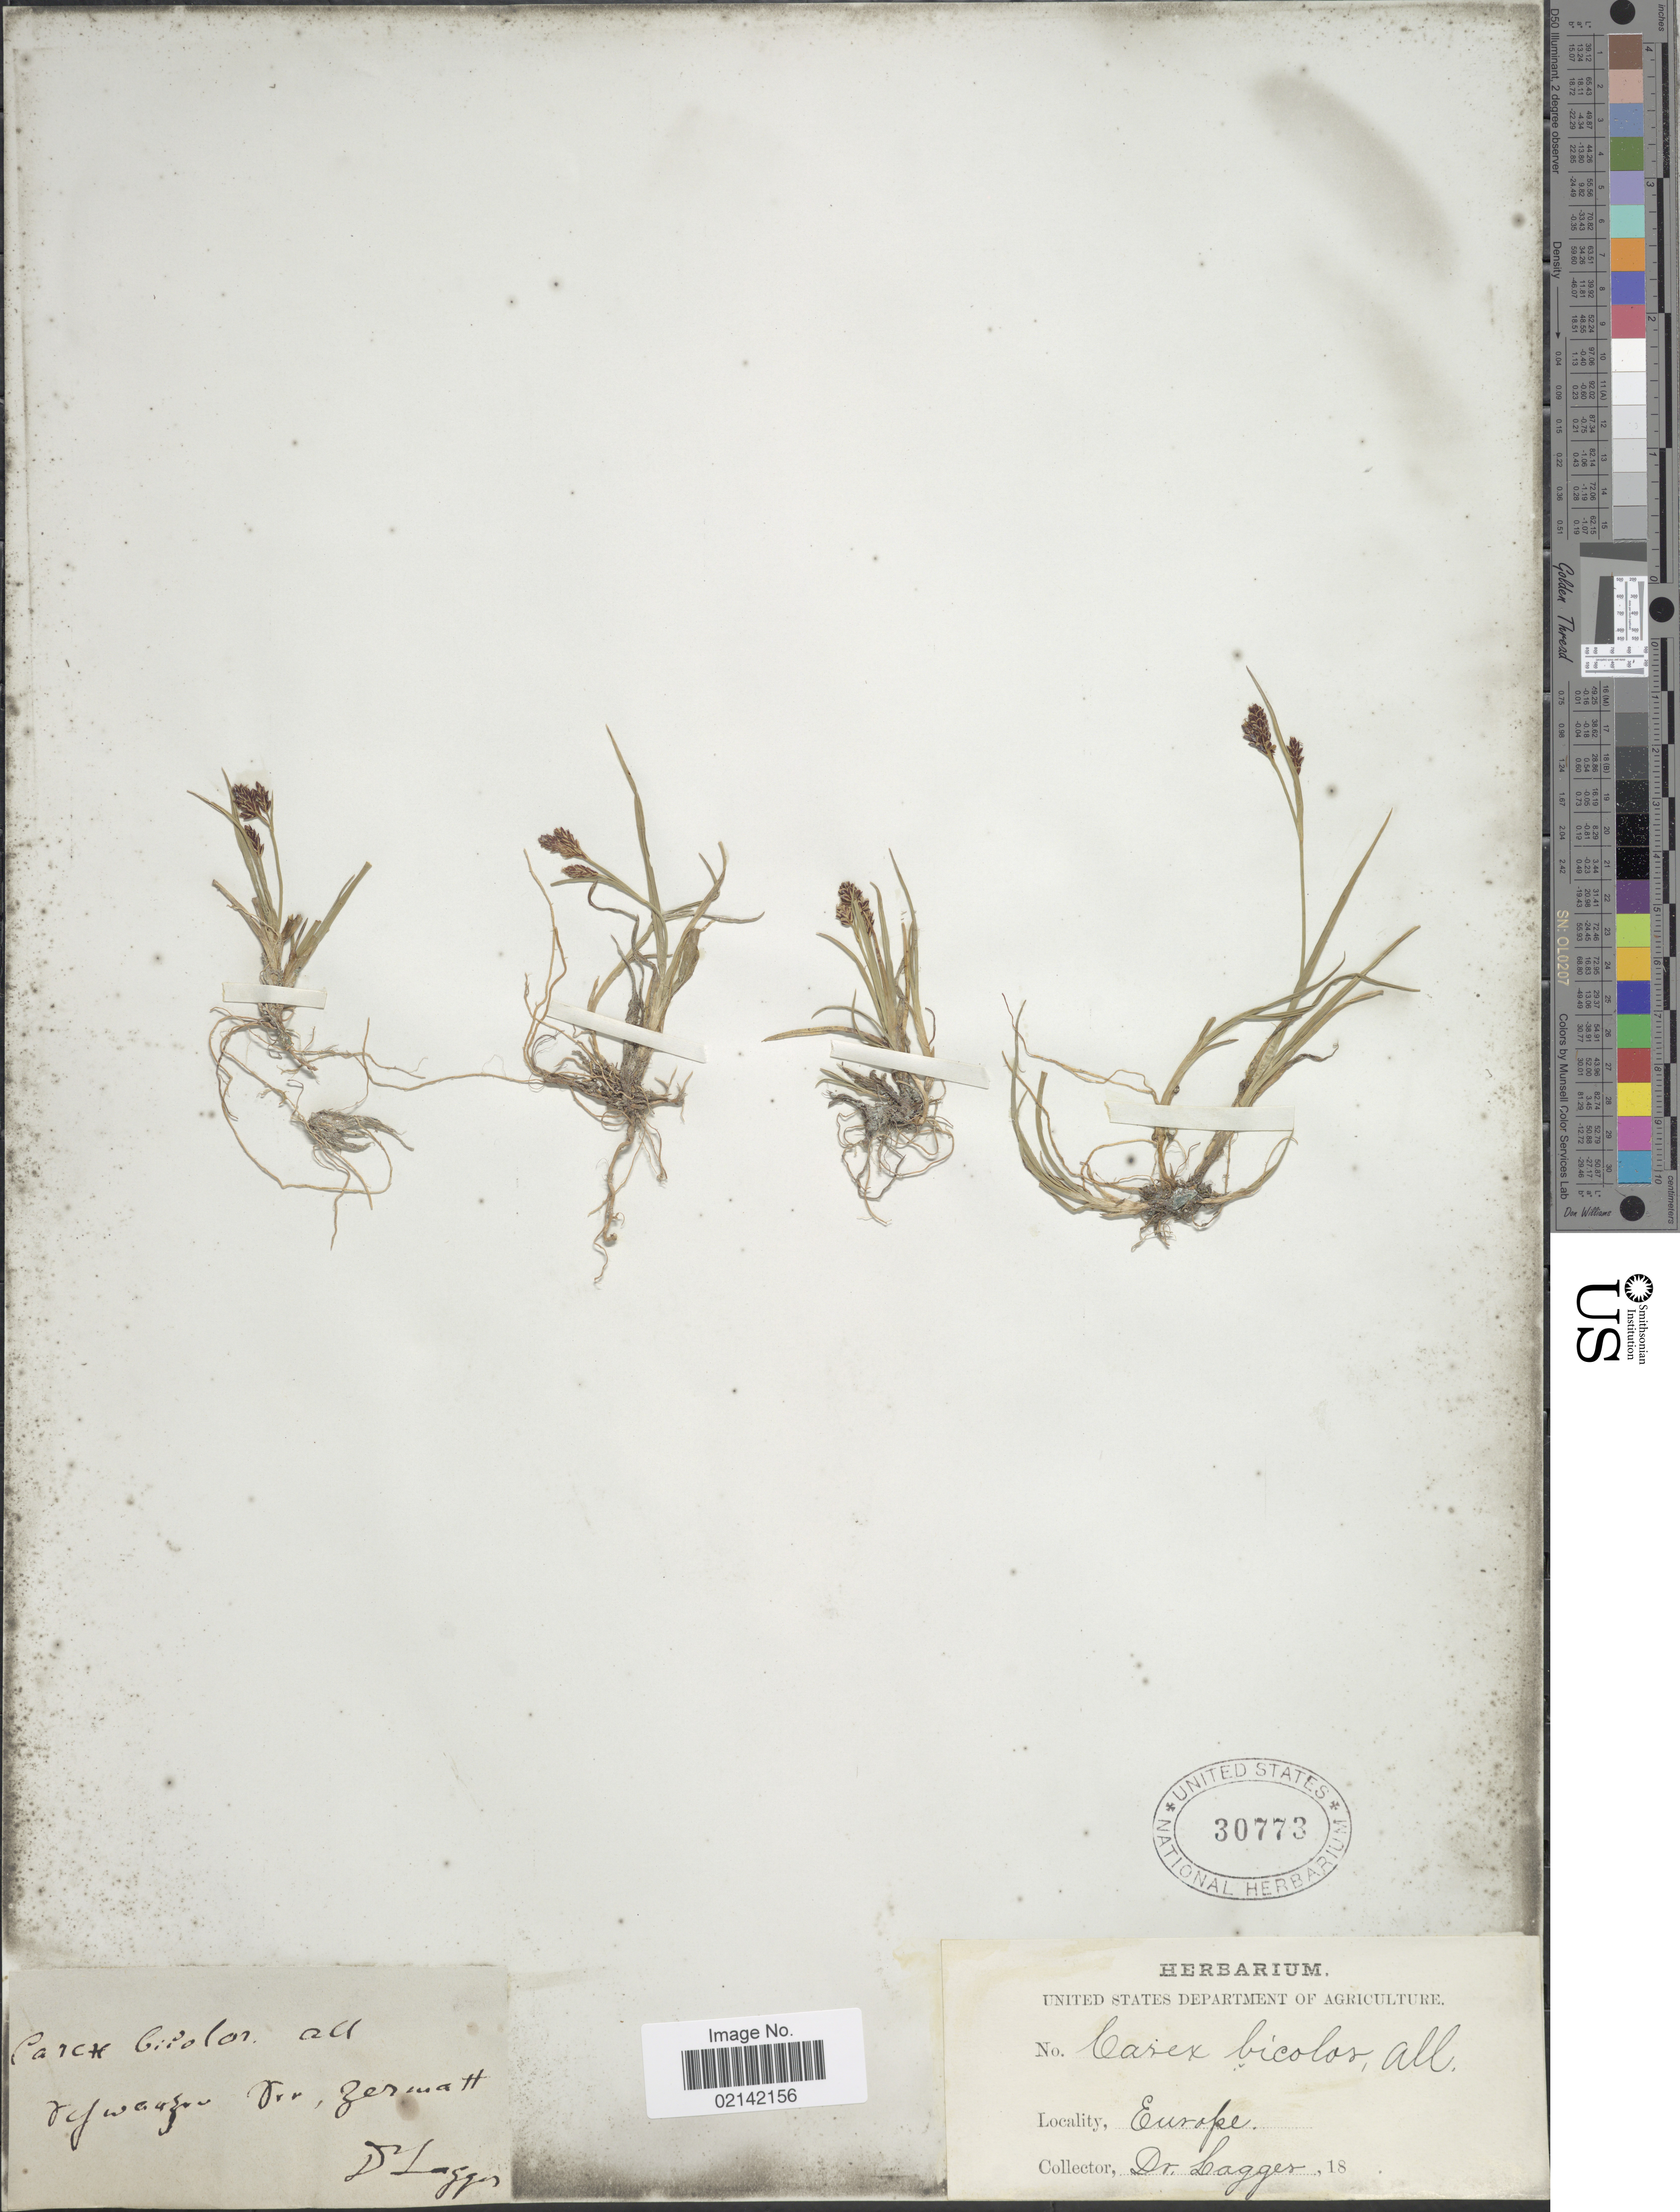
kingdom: Plantae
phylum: Tracheophyta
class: Liliopsida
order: Poales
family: Cyperaceae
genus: Carex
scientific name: Carex bicolor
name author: Bellardi ex All.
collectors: F. J. Lagger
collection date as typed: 18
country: Switzerland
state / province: Valais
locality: Zermatt, Europe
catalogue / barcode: US 30773